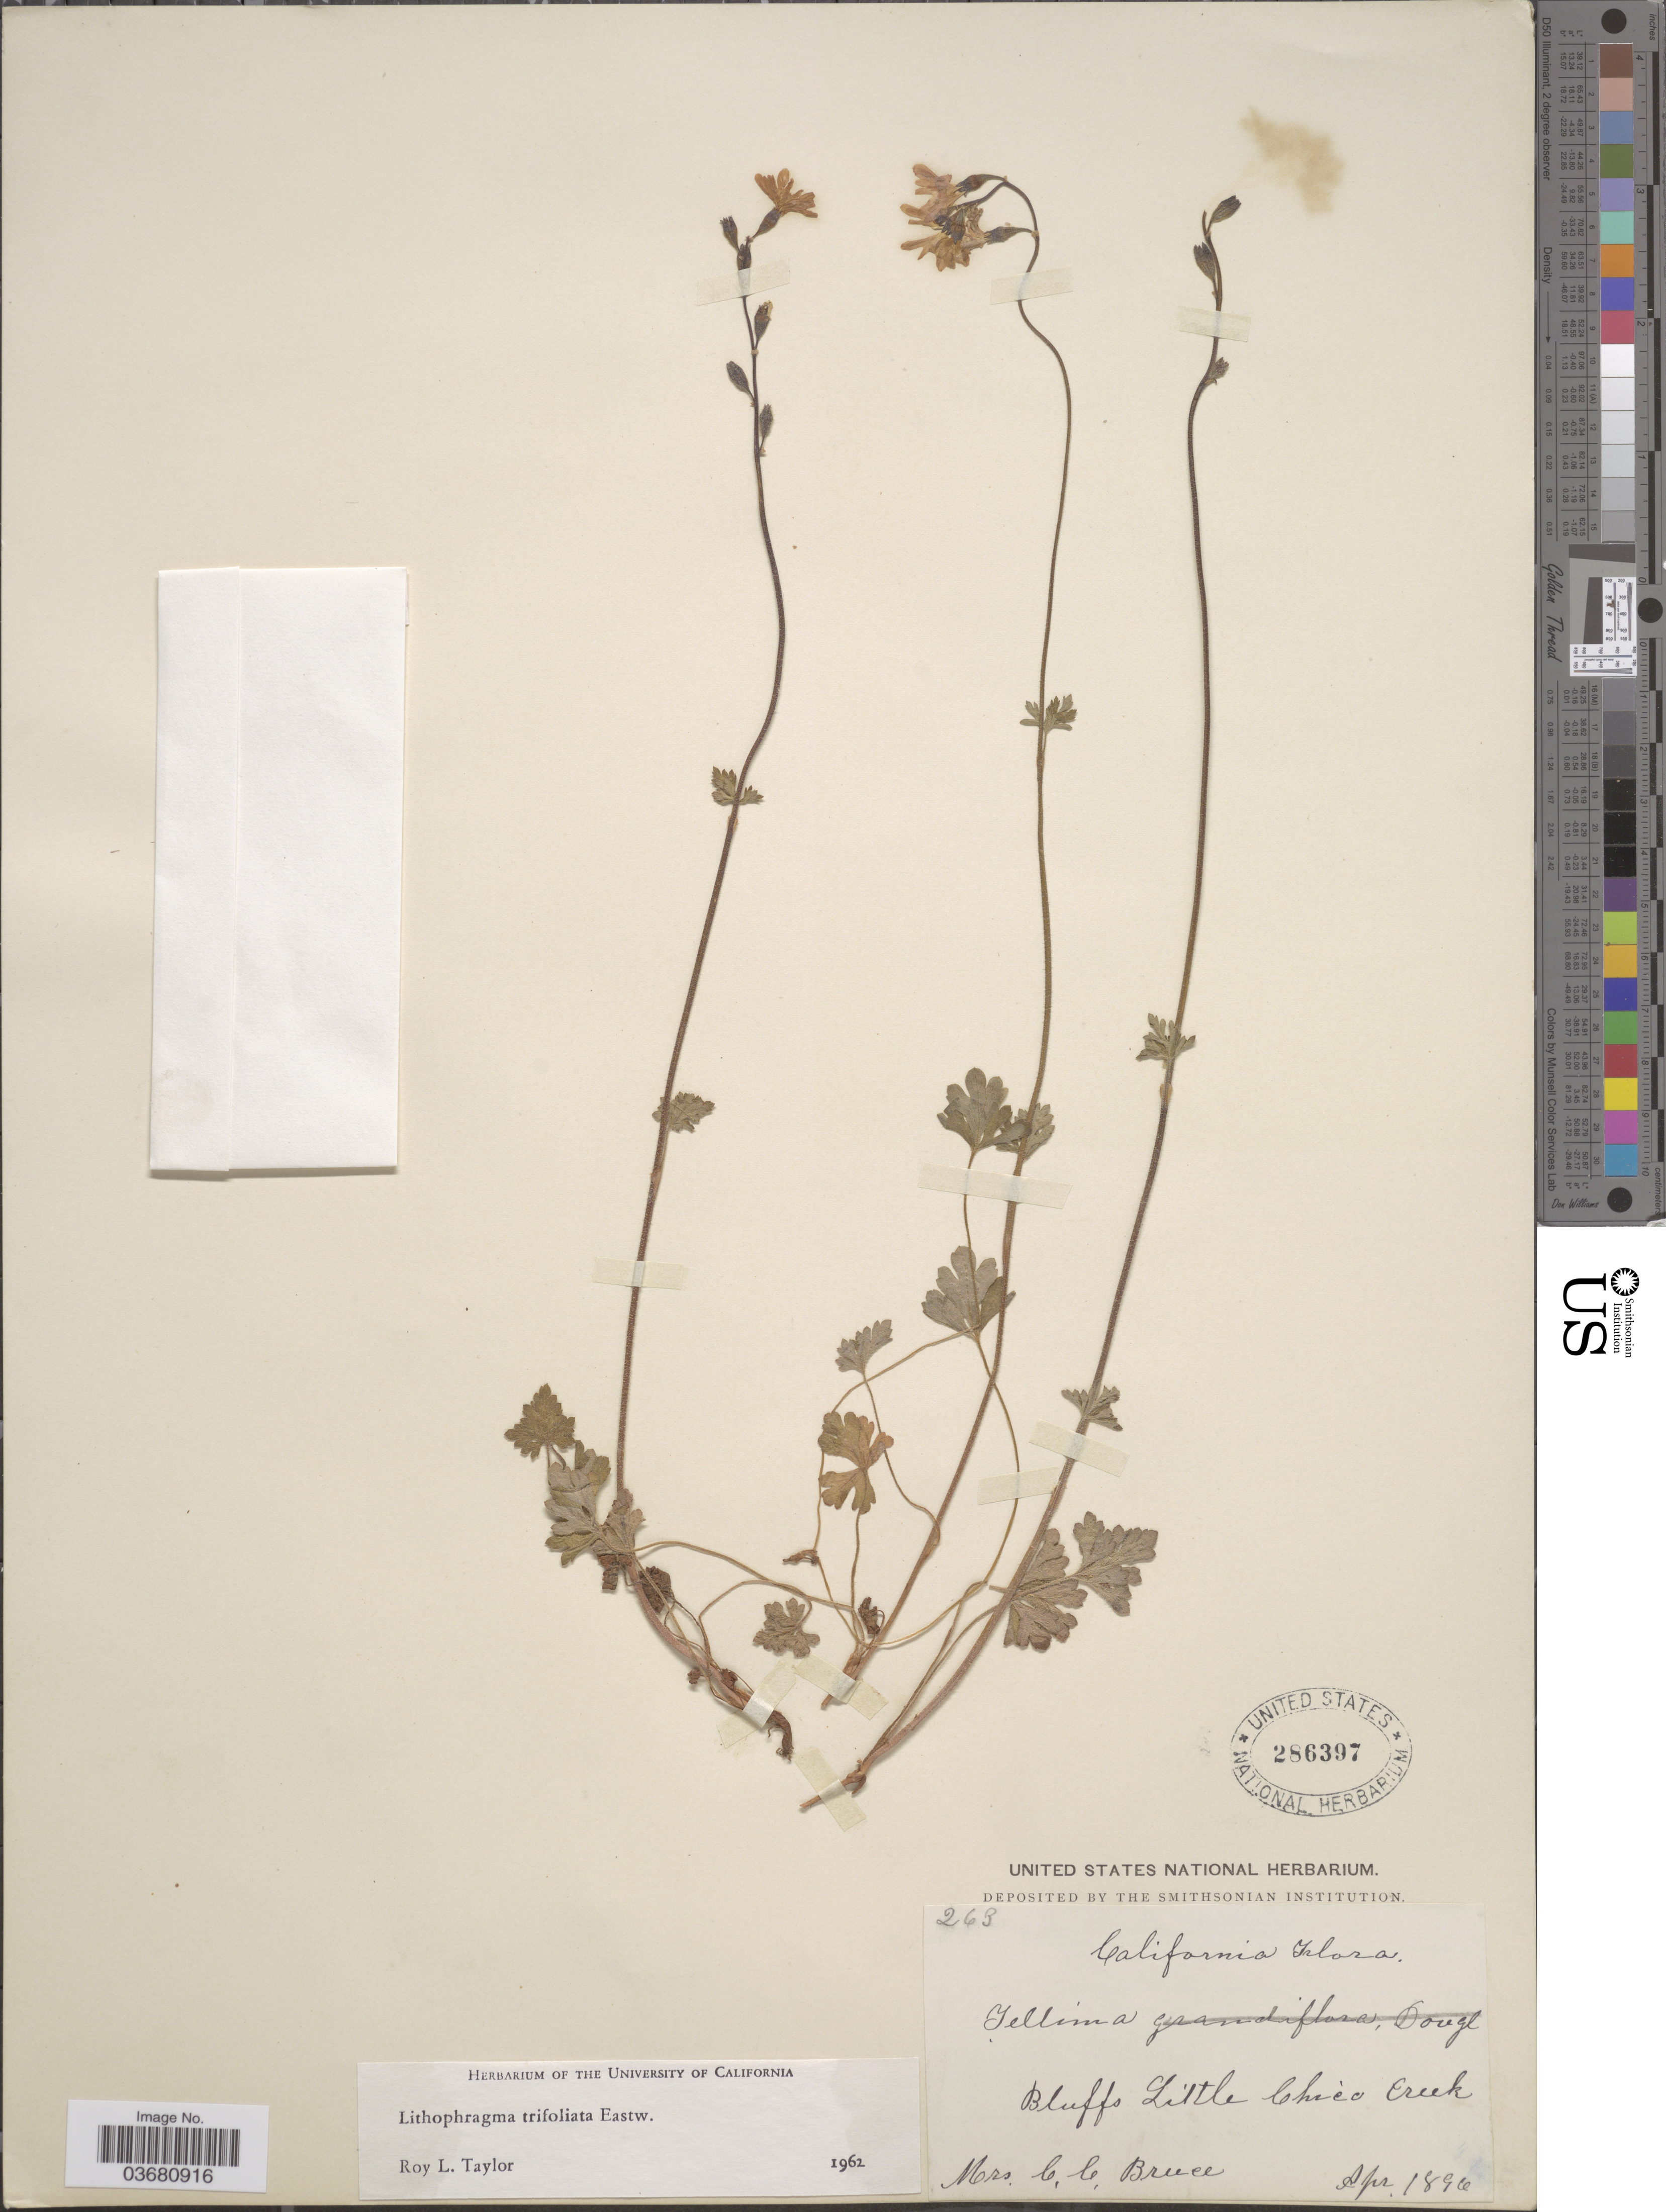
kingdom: Plantae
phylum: Tracheophyta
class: Magnoliopsida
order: Saxifragales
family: Saxifragaceae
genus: Lithophragma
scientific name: Lithophragma trifoliatum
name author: Eastw.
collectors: C. Bruce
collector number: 263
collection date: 1896-04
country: United States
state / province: California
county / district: Butte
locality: Bluffs Little Chico Creek.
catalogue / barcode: US 286397